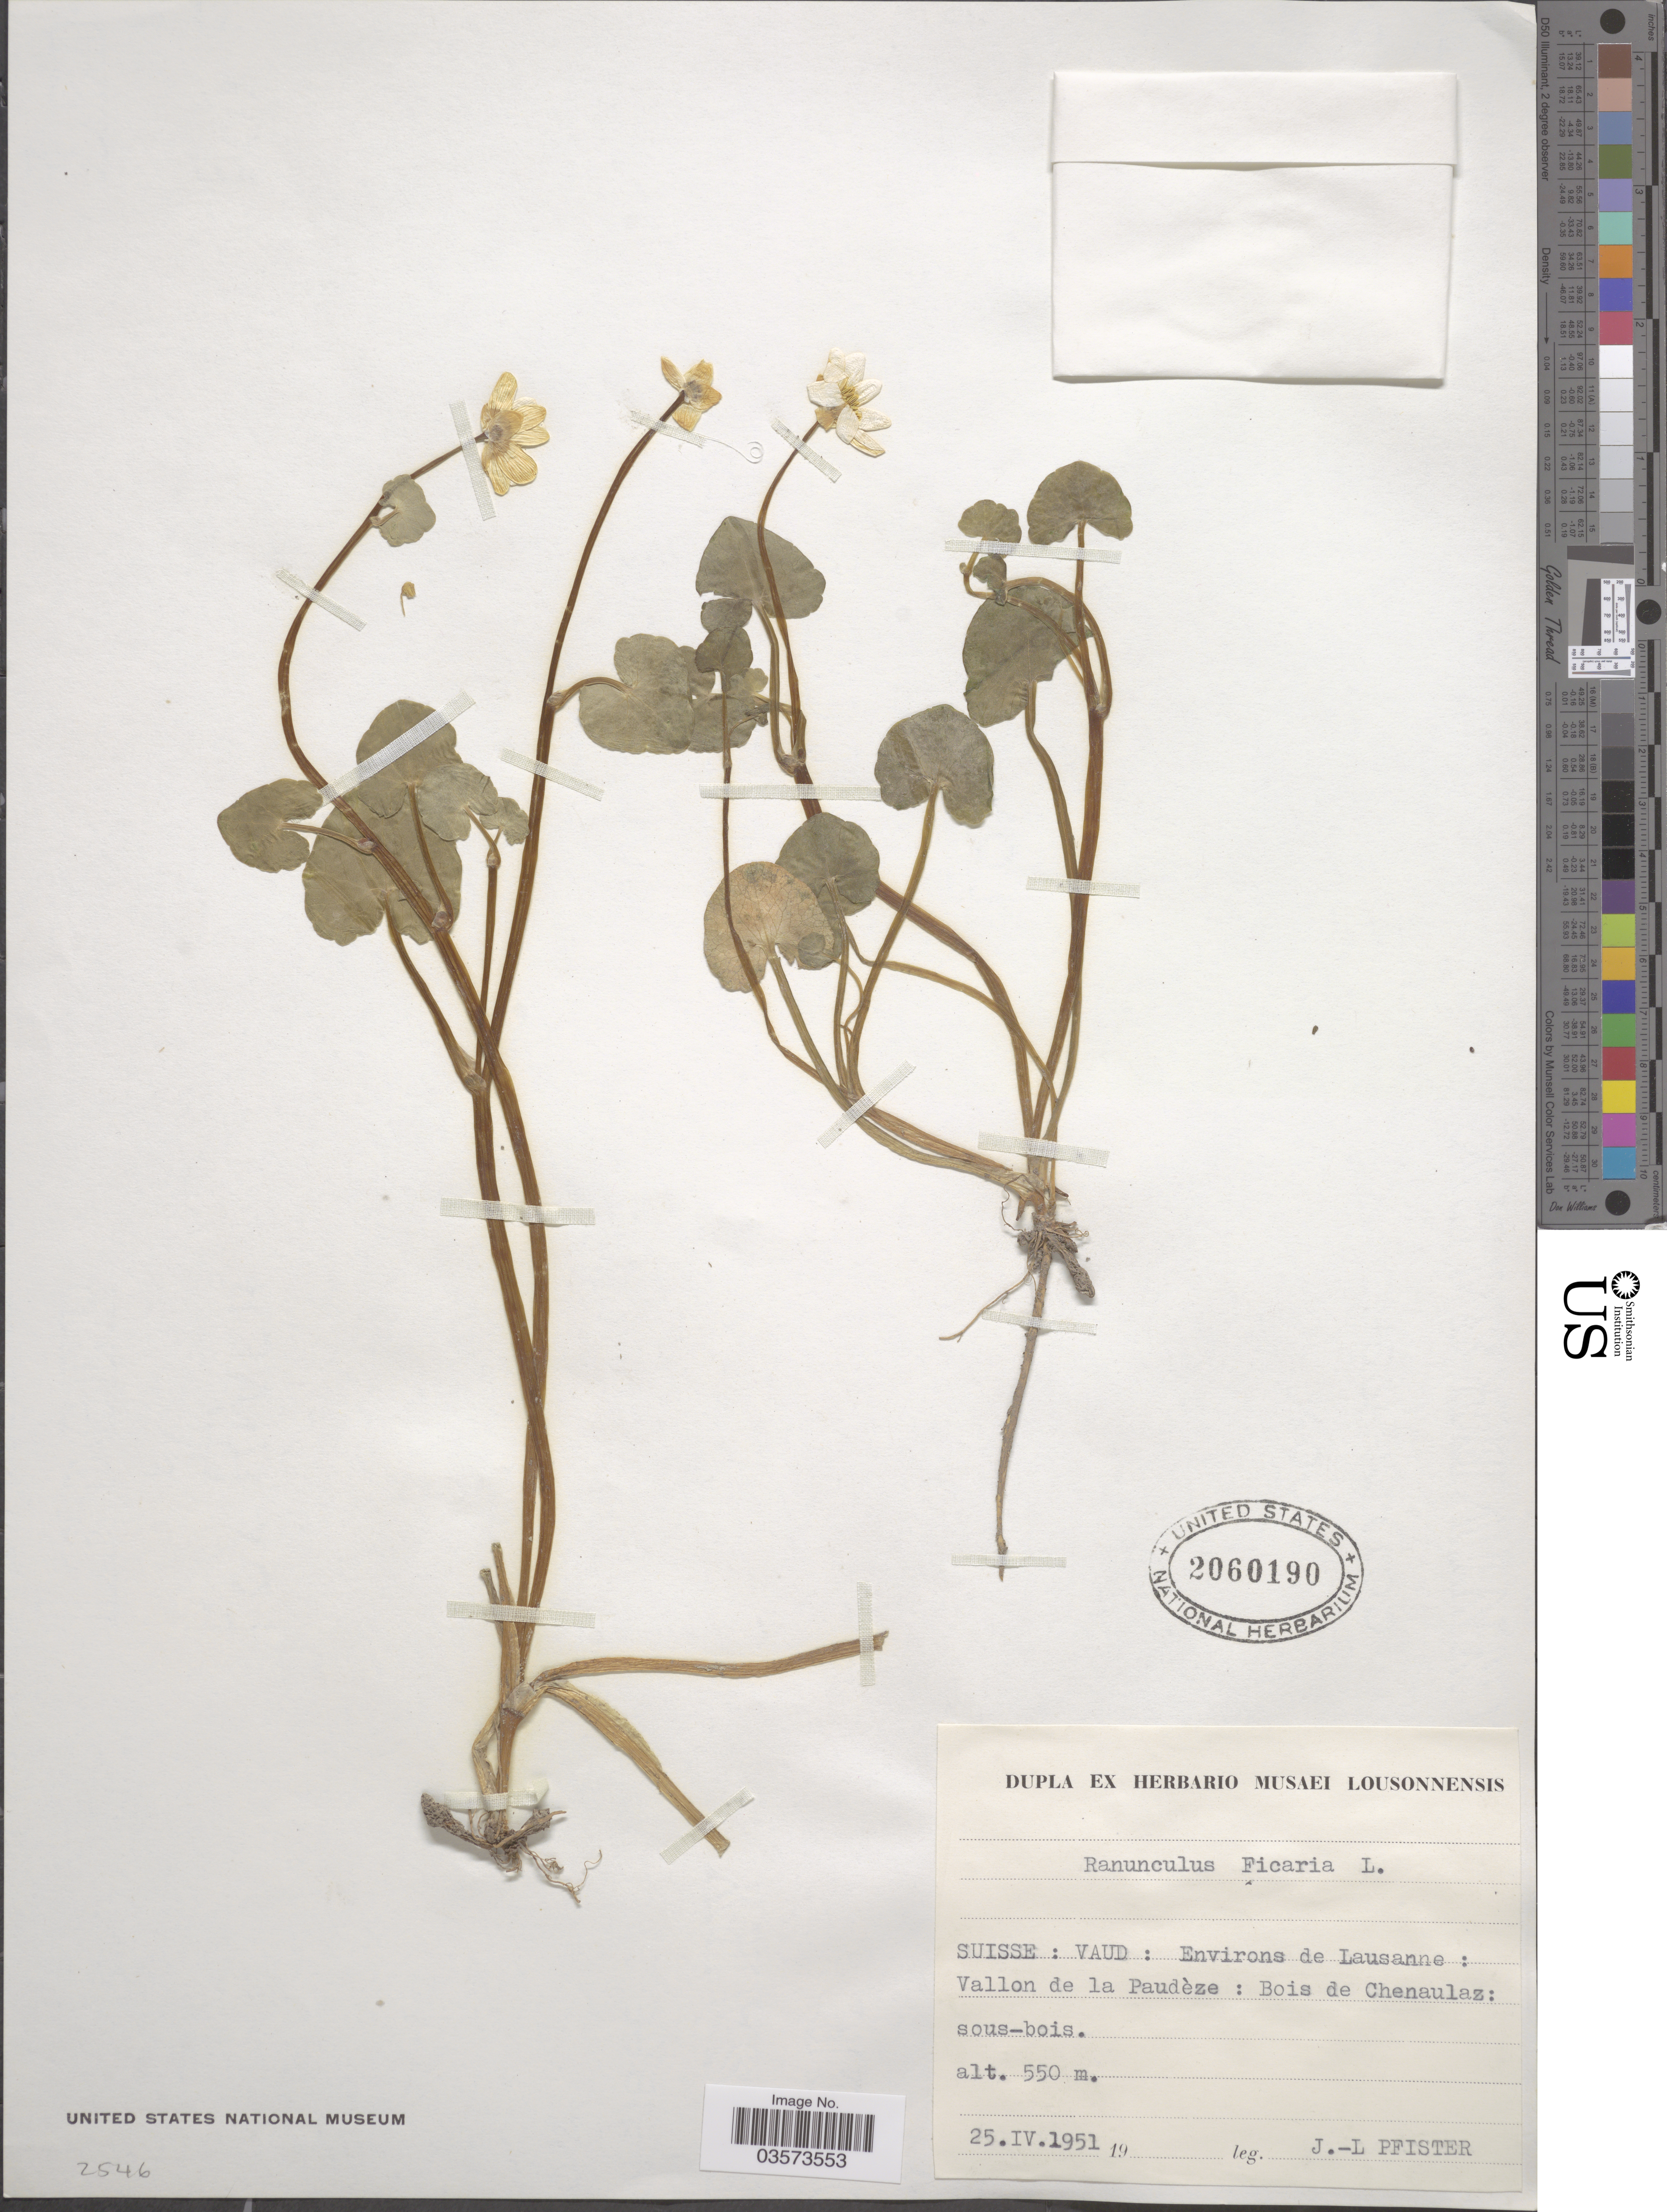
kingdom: Plantae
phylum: Tracheophyta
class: Magnoliopsida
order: Ranunculales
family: Ranunculaceae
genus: Ficaria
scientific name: Ficaria verna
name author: Huds.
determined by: Strong, M. T., (US), Smithsonian Institution - National Museum of Natural History (UNITED STATES)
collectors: J. Pfister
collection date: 1951-04-25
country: Switzerland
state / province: Vaud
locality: Suisse: Environs de Lausanne: Vallon de la Paudèze: Bois de Chenaulaz: sous-bois.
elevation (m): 550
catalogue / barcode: US 2060190